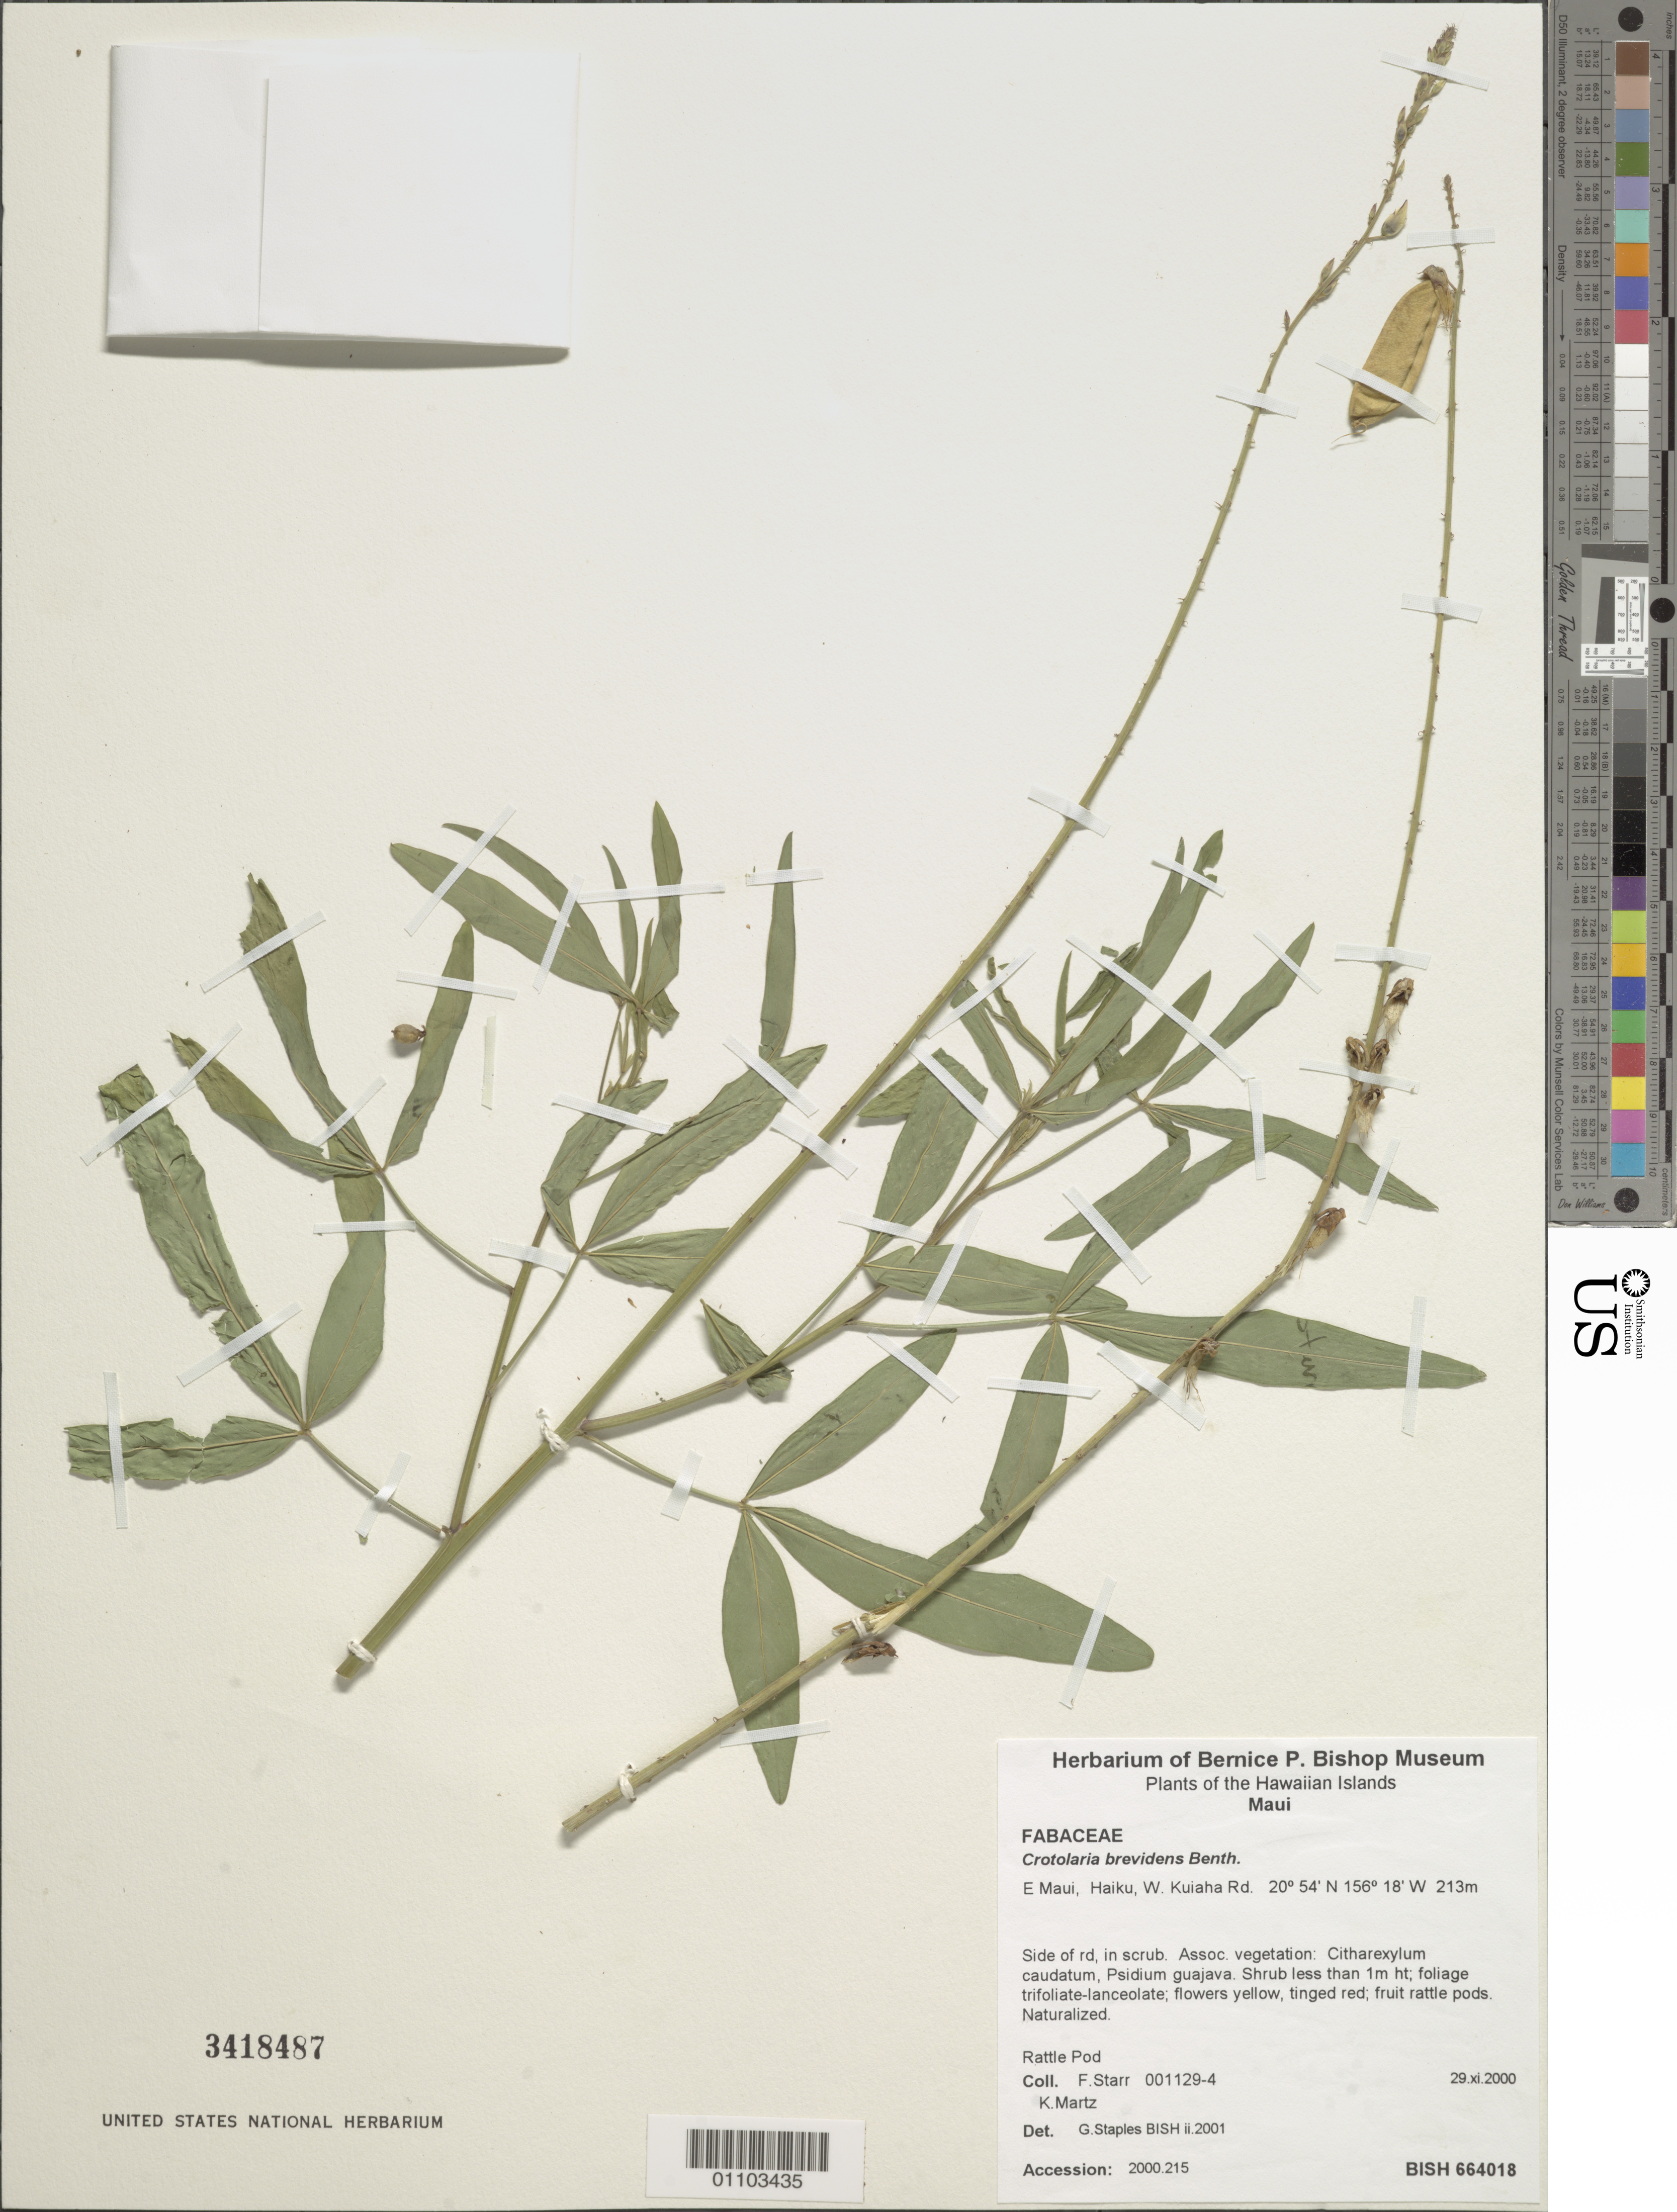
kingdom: Plantae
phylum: Tracheophyta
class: Magnoliopsida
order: Fabales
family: Fabaceae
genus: Crotalaria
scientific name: Crotalaria brevidens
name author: Benth.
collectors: F. Starr & K. Martz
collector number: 001129-4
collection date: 2000-12-29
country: United States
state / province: Hawaii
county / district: Maui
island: Maui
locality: Haiku, W. Kuiaha Rd.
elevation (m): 213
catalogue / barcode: US 3418487